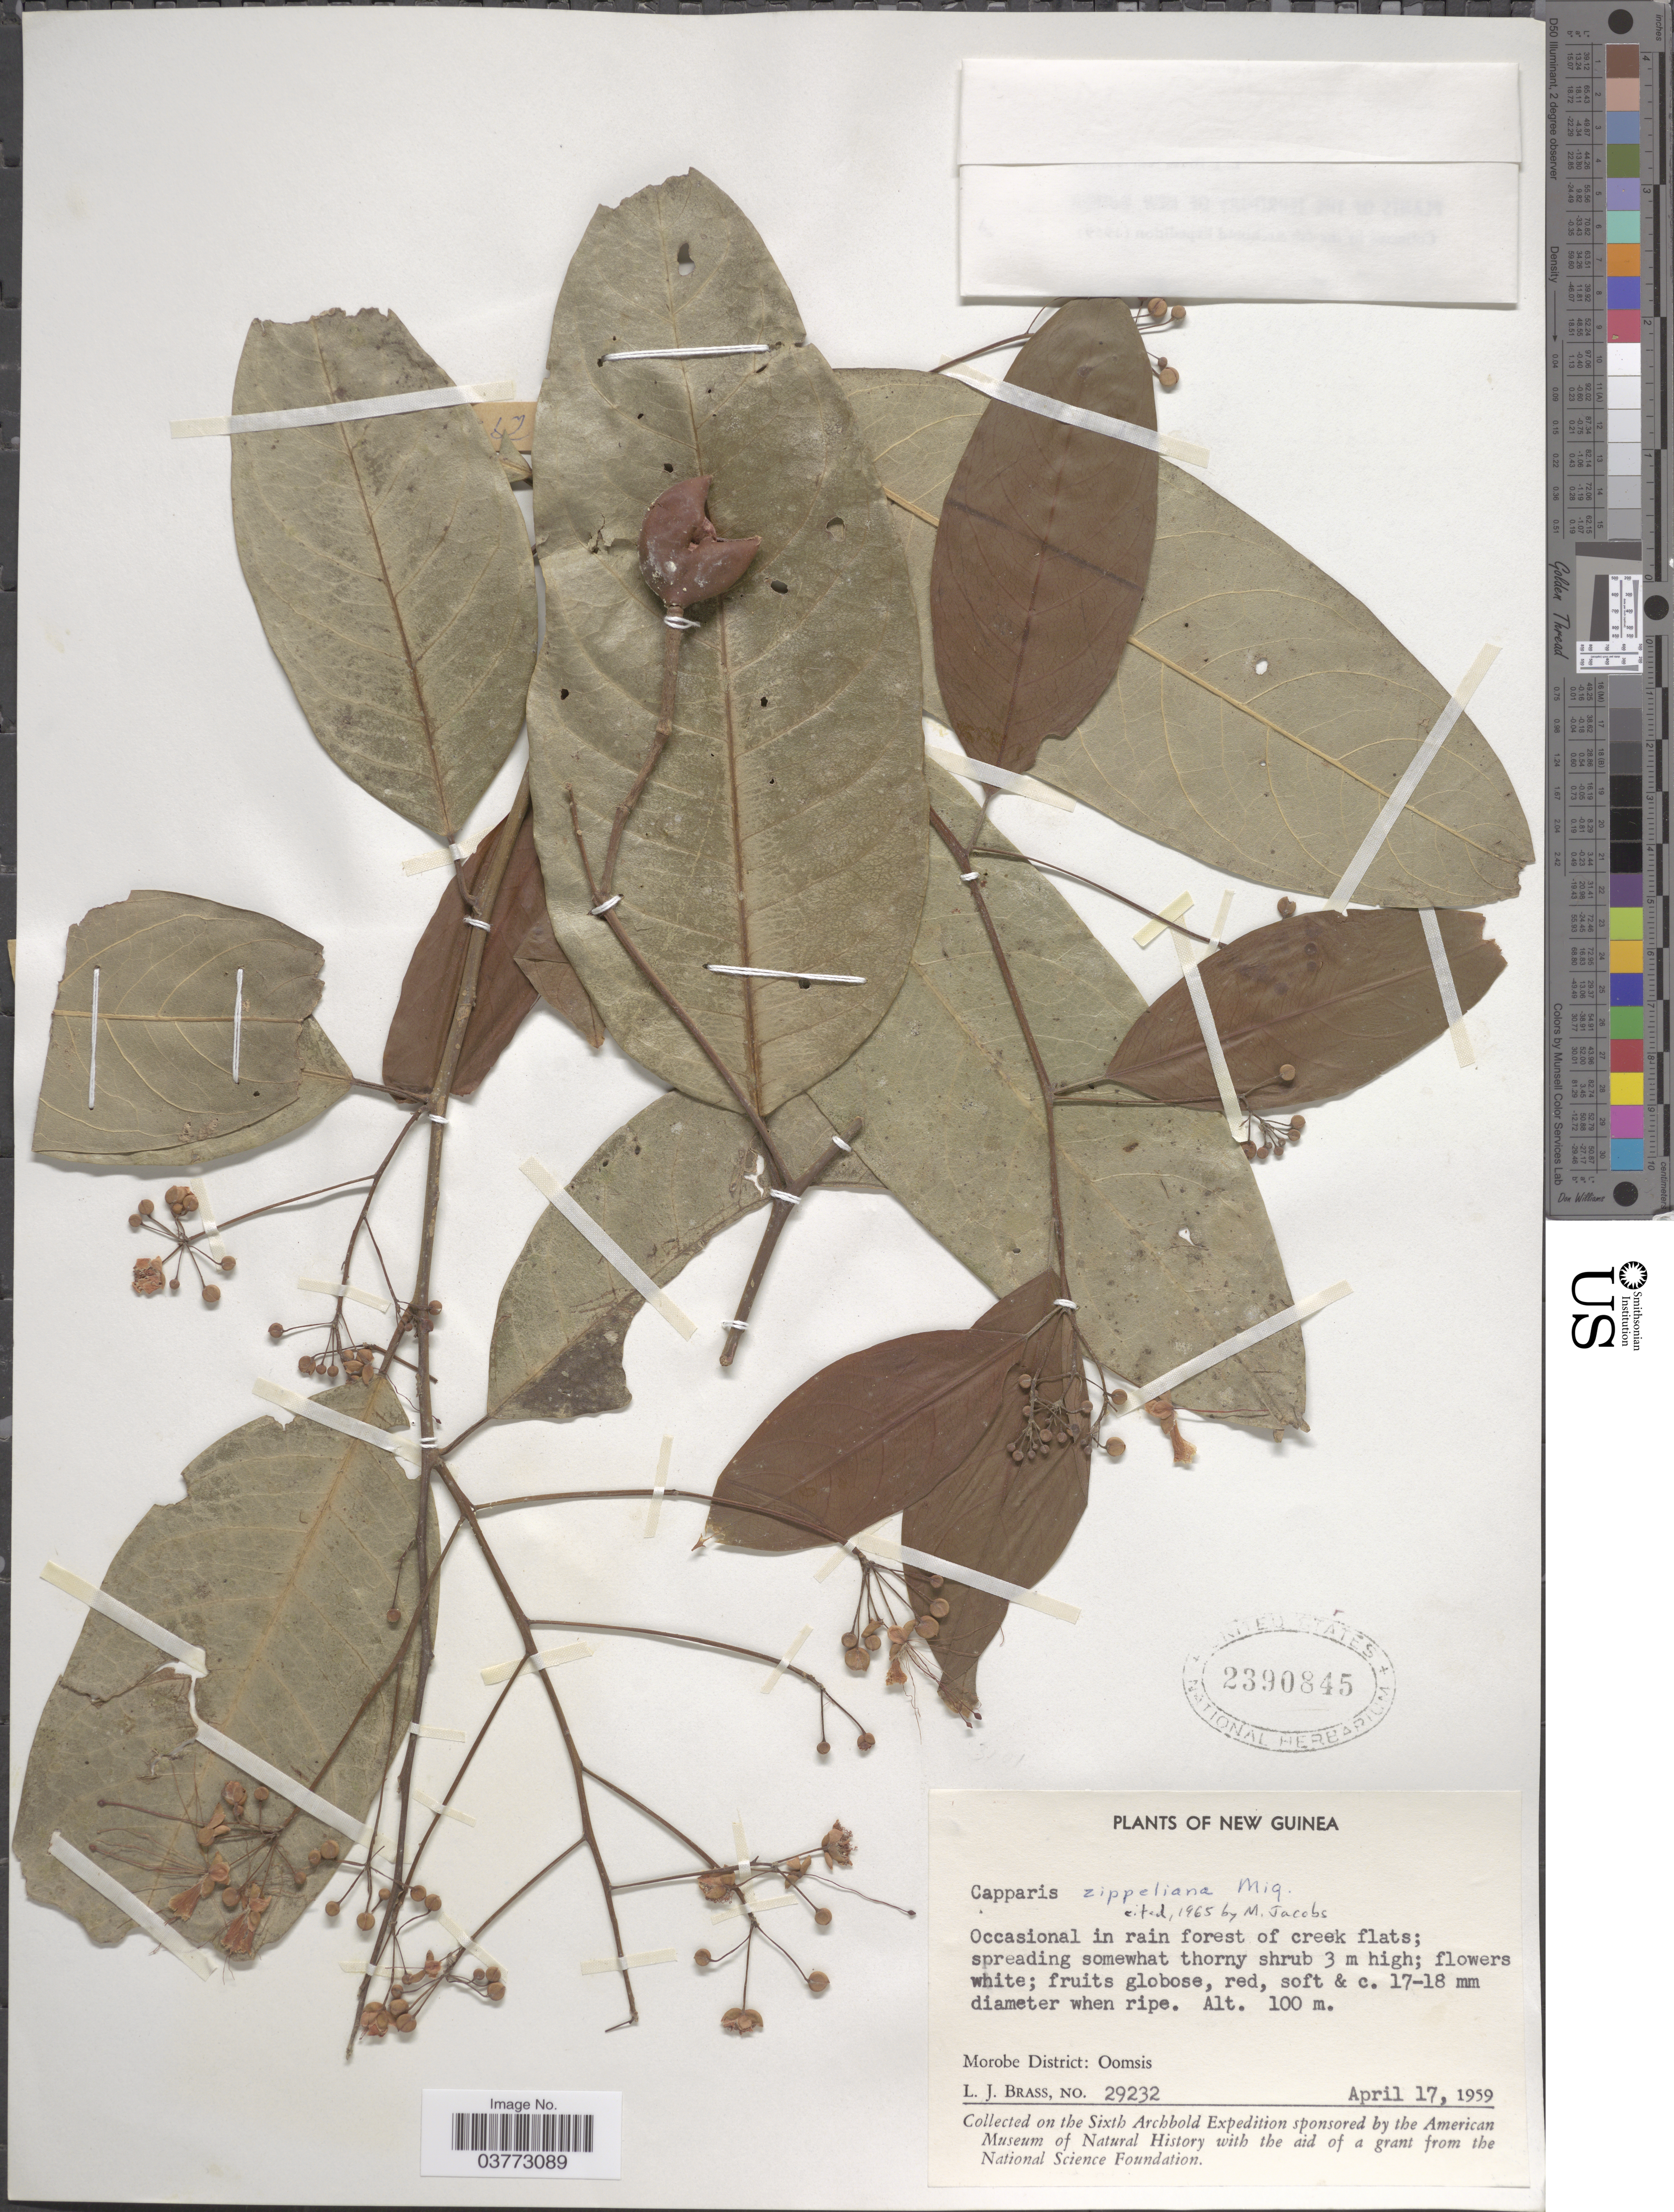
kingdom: Plantae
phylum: Tracheophyta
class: Magnoliopsida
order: Brassicales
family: Capparaceae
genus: Capparis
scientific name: Capparis zippeliana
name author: Miq.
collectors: L. J. Brass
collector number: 29232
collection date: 1959-04-17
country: Papua New Guinea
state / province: Morobe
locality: New Guinea. Morobe District: Oomsis.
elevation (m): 100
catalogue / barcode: US 2390845